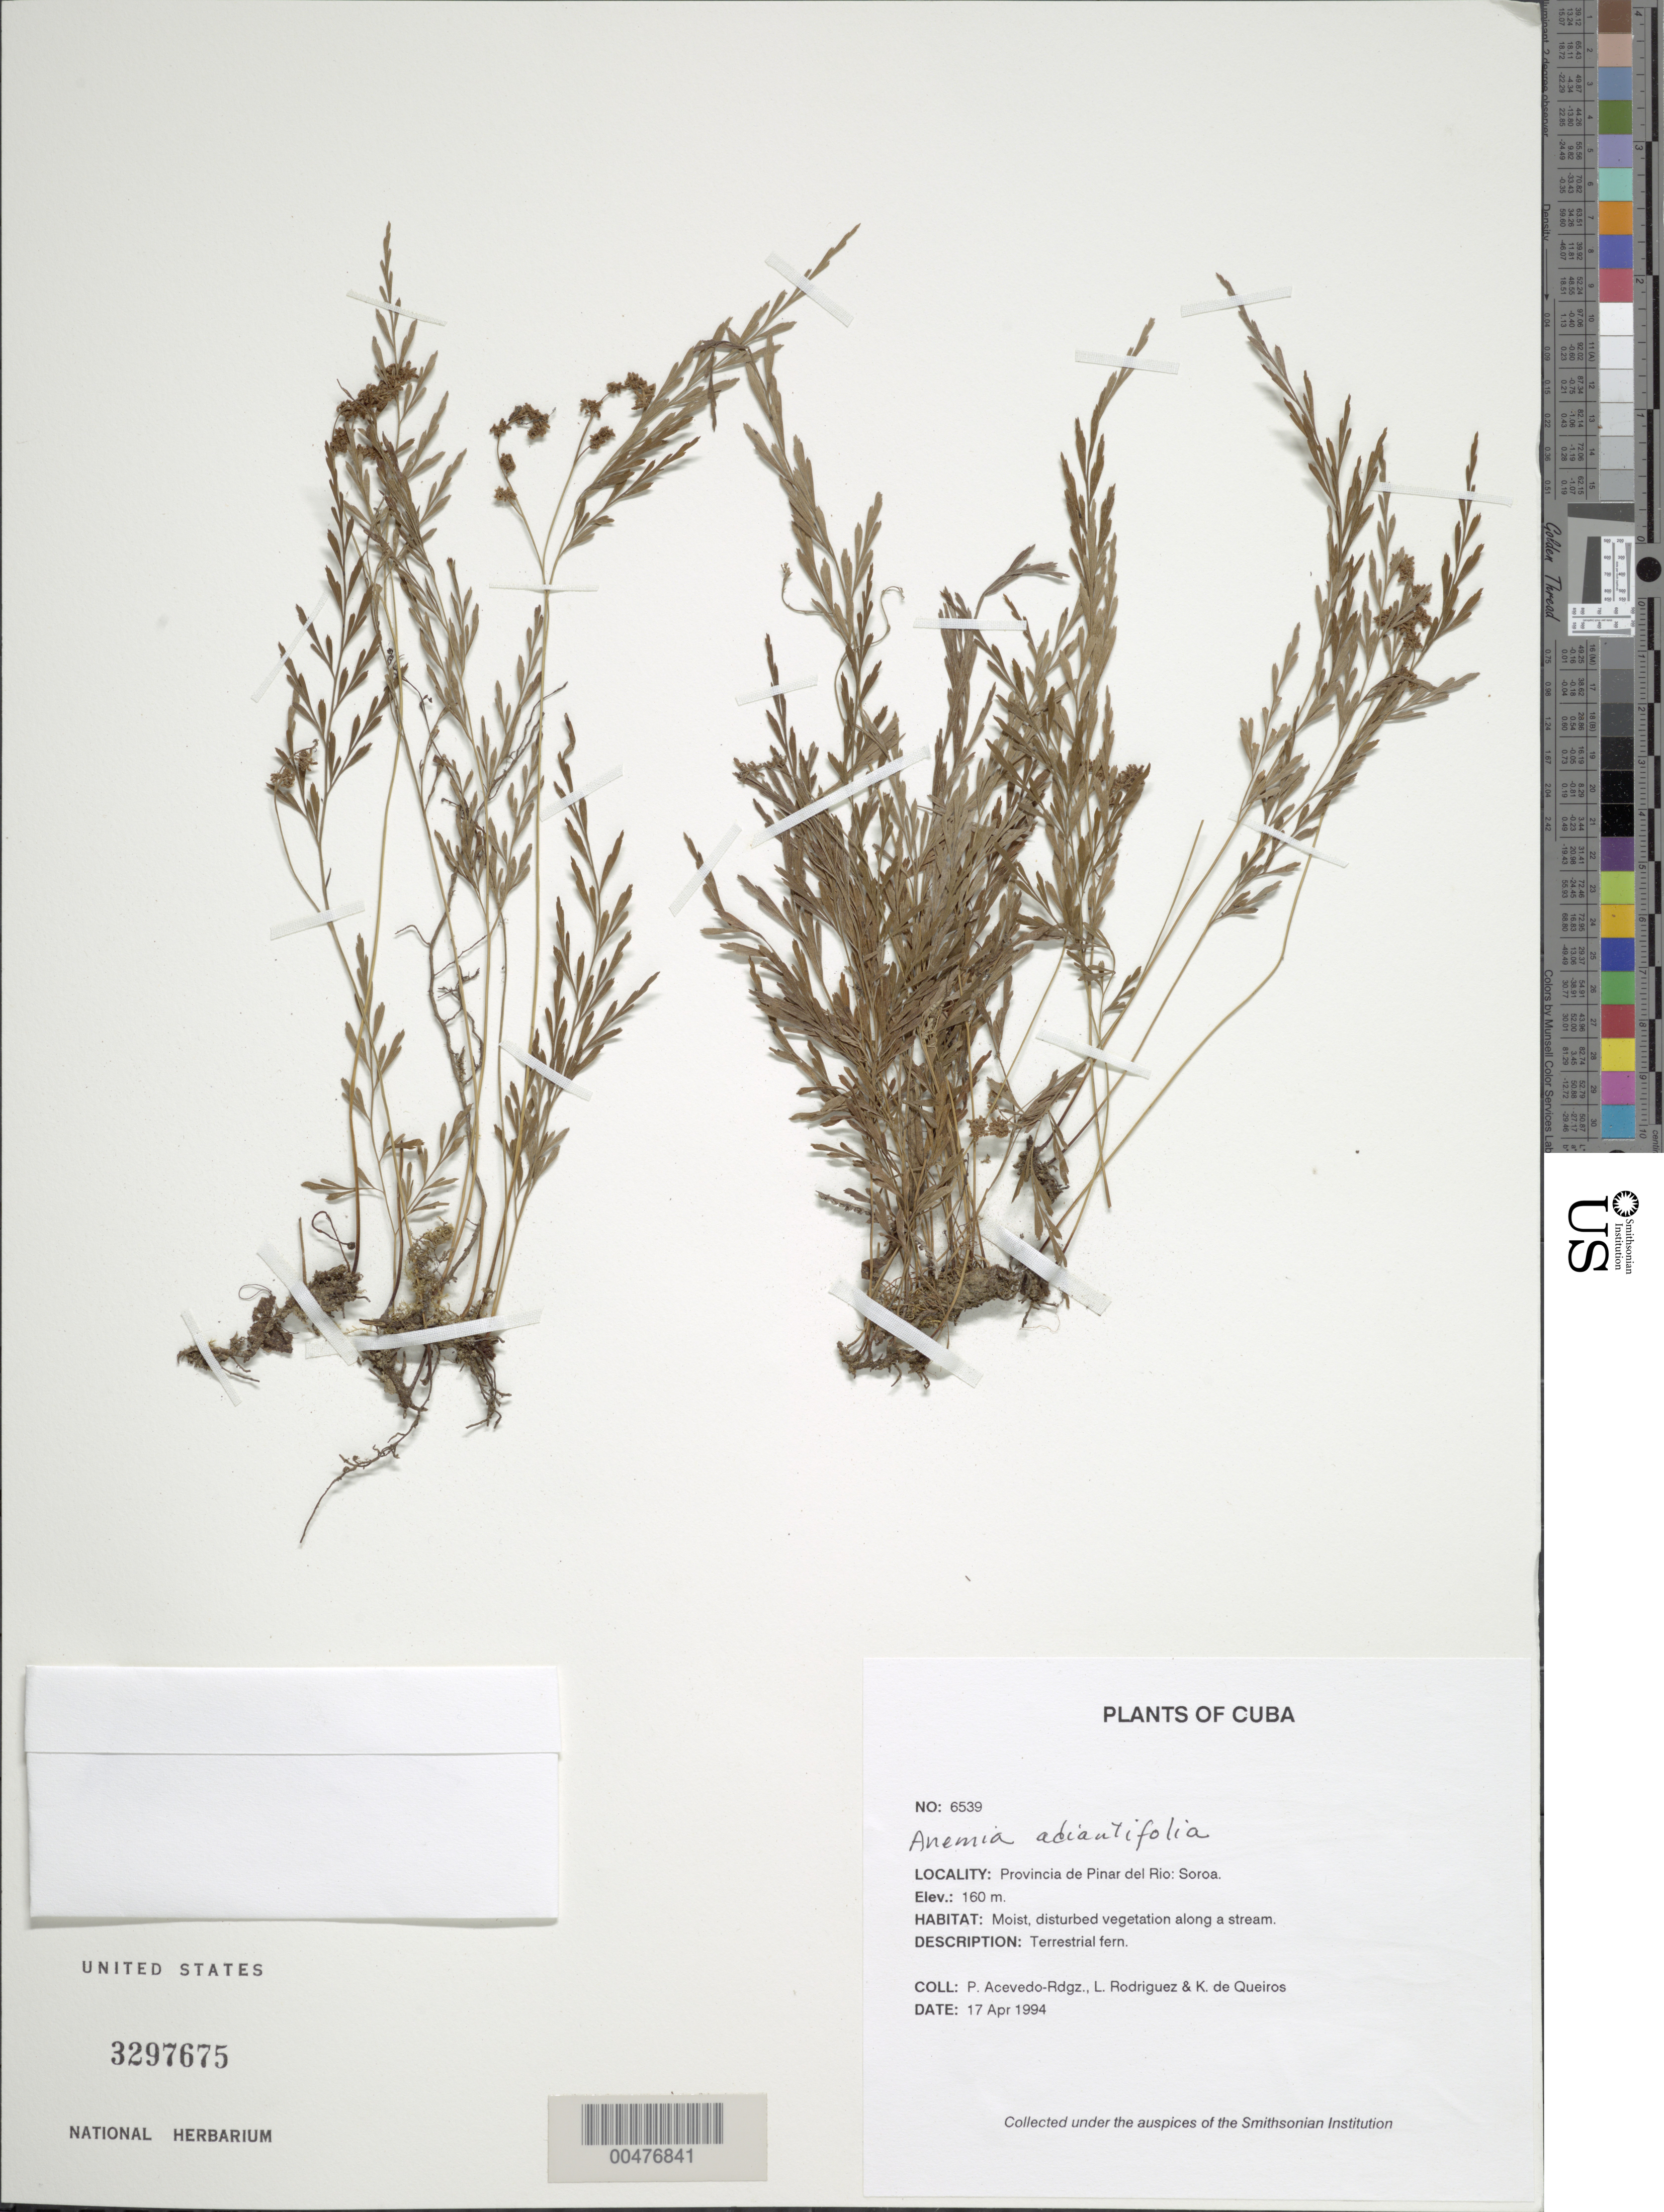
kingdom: Plantae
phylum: Tracheophyta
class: Polypodiopsida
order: Schizaeales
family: Anemiaceae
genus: Anemia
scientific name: Anemia adiantifolia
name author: (L.) Sw.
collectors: P. Acevedo-Rodr., L. Rodriguez & K. De Queiroz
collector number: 6539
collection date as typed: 17 Apr 1994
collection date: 1994-04-17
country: Cuba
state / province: Pinar del Rio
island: Cuba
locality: Provincia de Pinar del Río; Soroa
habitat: Moist, disturbed vegetation along a stream.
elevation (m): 160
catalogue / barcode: US 3297675